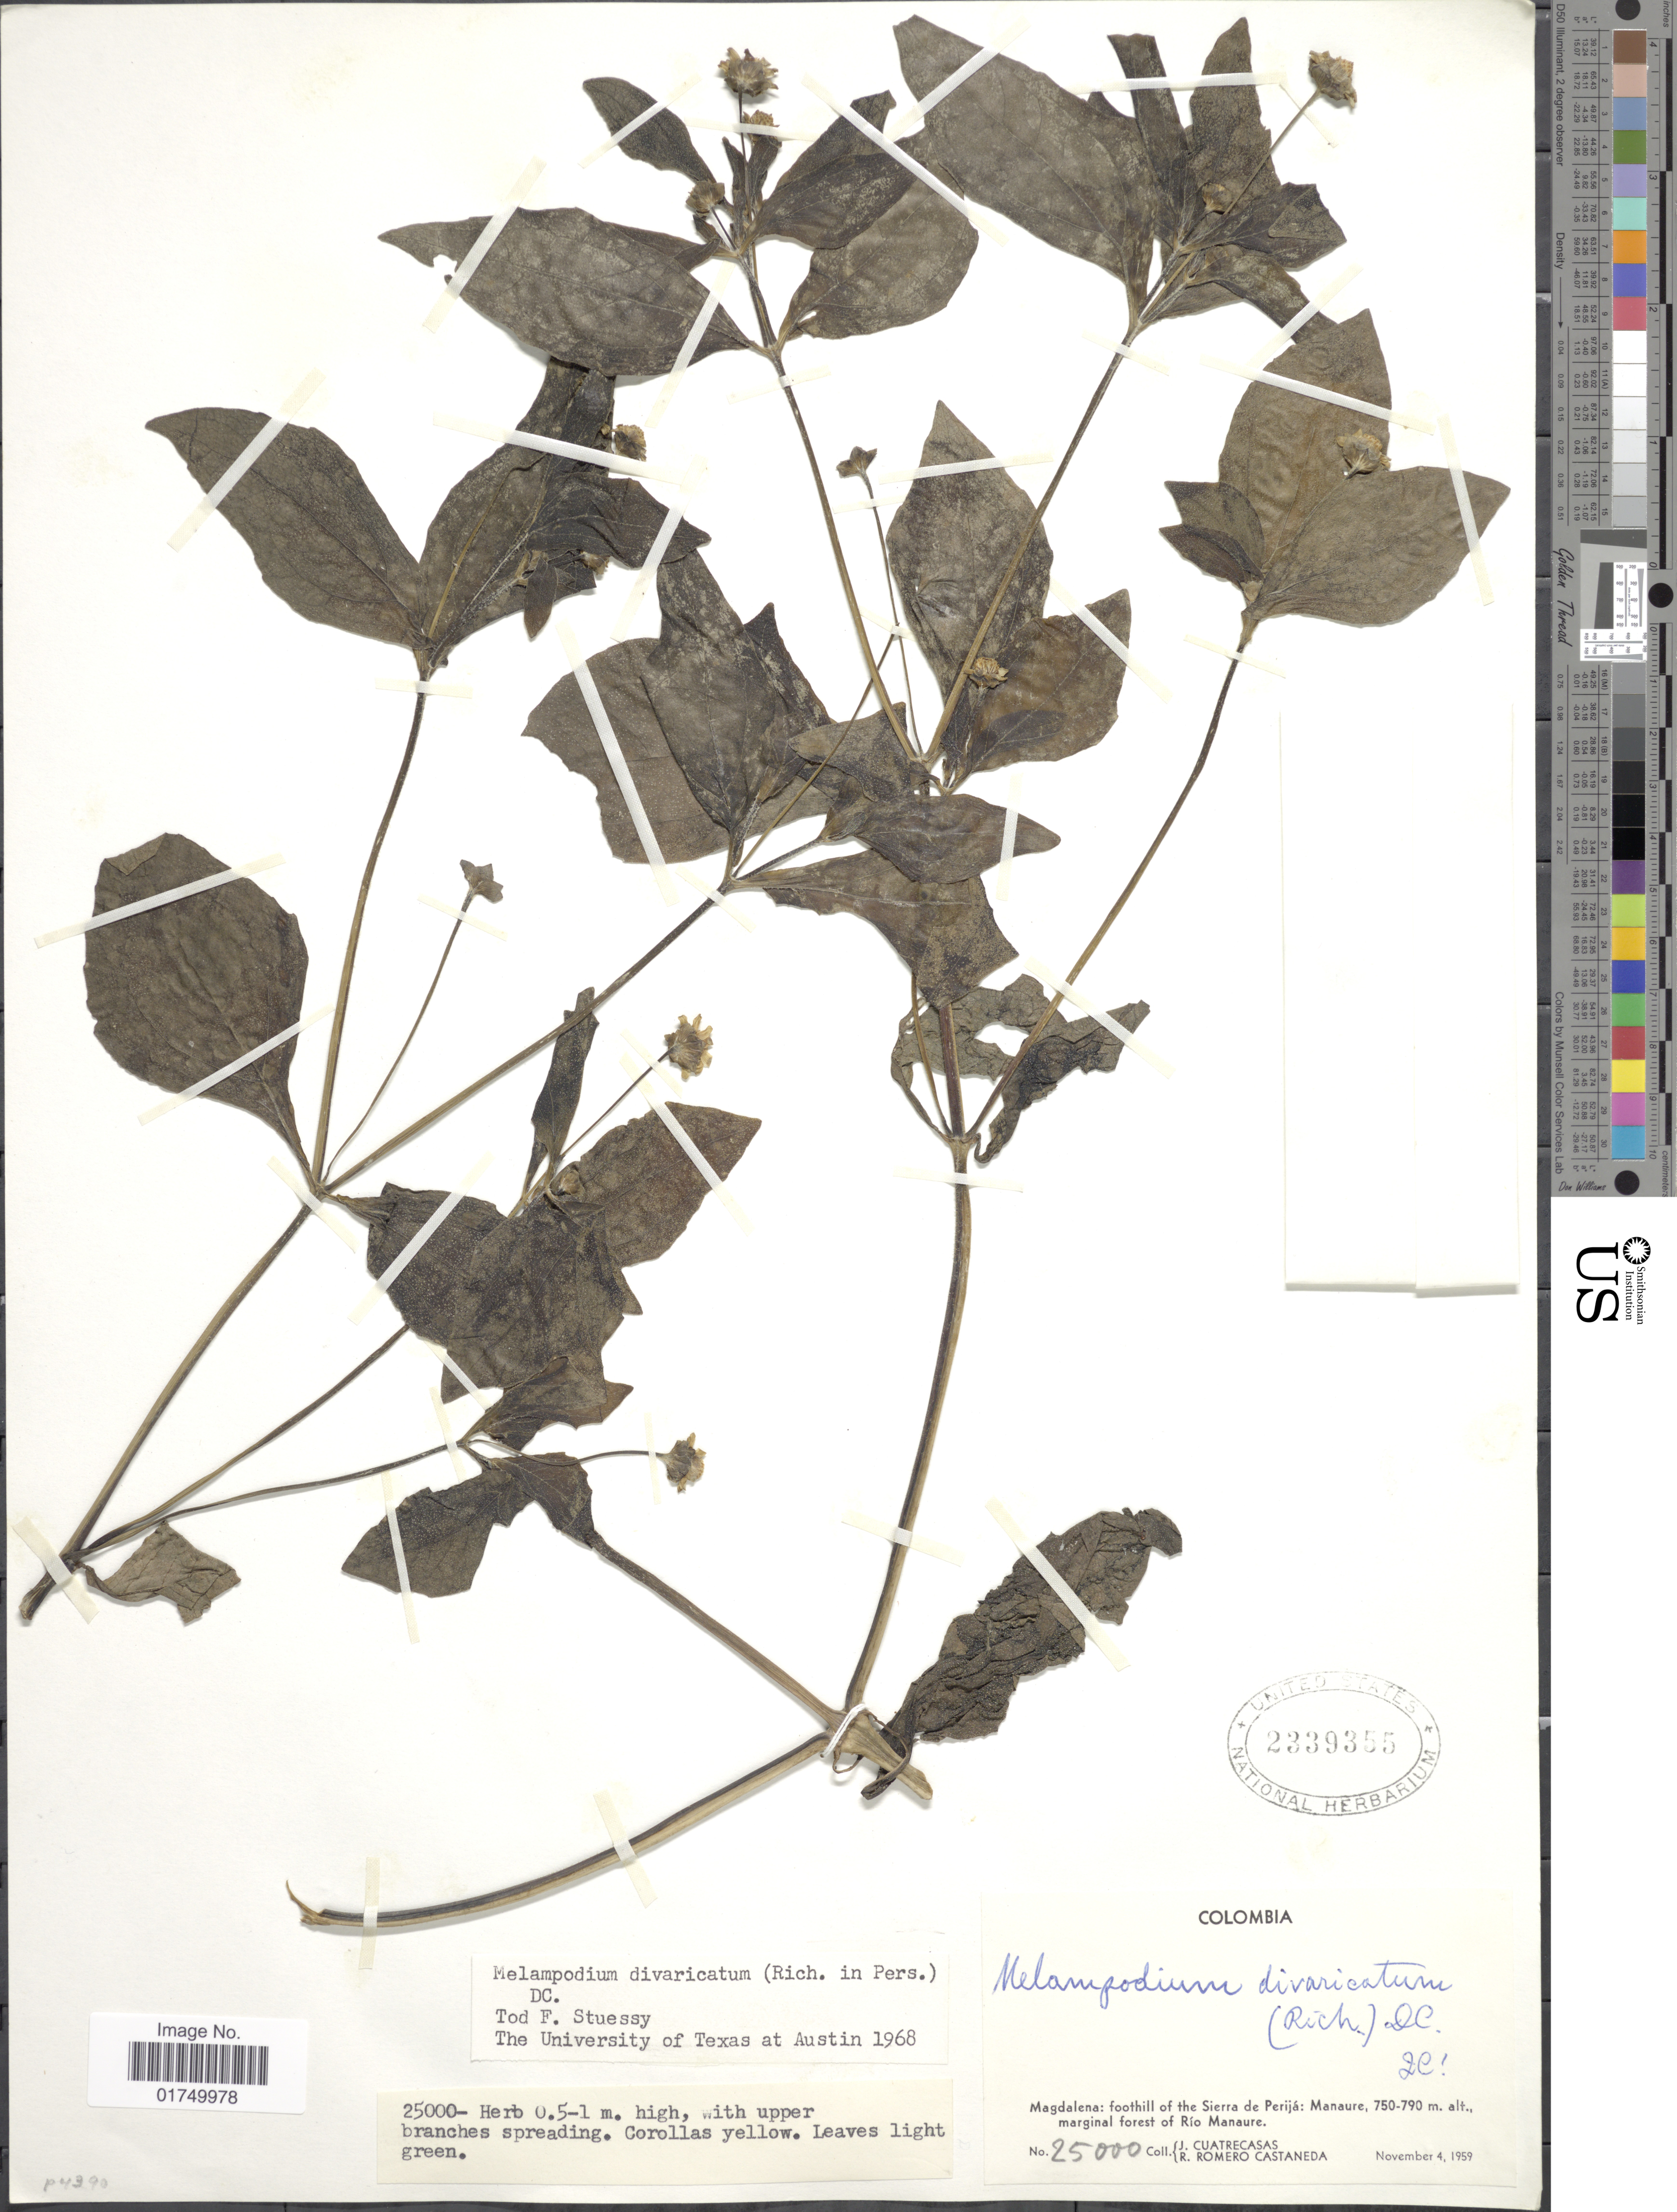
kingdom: Plantae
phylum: Tracheophyta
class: Magnoliopsida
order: Asterales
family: Asteraceae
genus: Melampodium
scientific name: Melampodium divaricatum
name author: (Rich.) DC.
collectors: J. Cuatrecasas & R. Romero Castañeda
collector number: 25000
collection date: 1959-11-04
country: Colombia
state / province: Magdalena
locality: Magdalena: foothill of the Sierra de Perijá: Manaure, marginal forest of Río Manaure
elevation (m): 750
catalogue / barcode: US 2339355